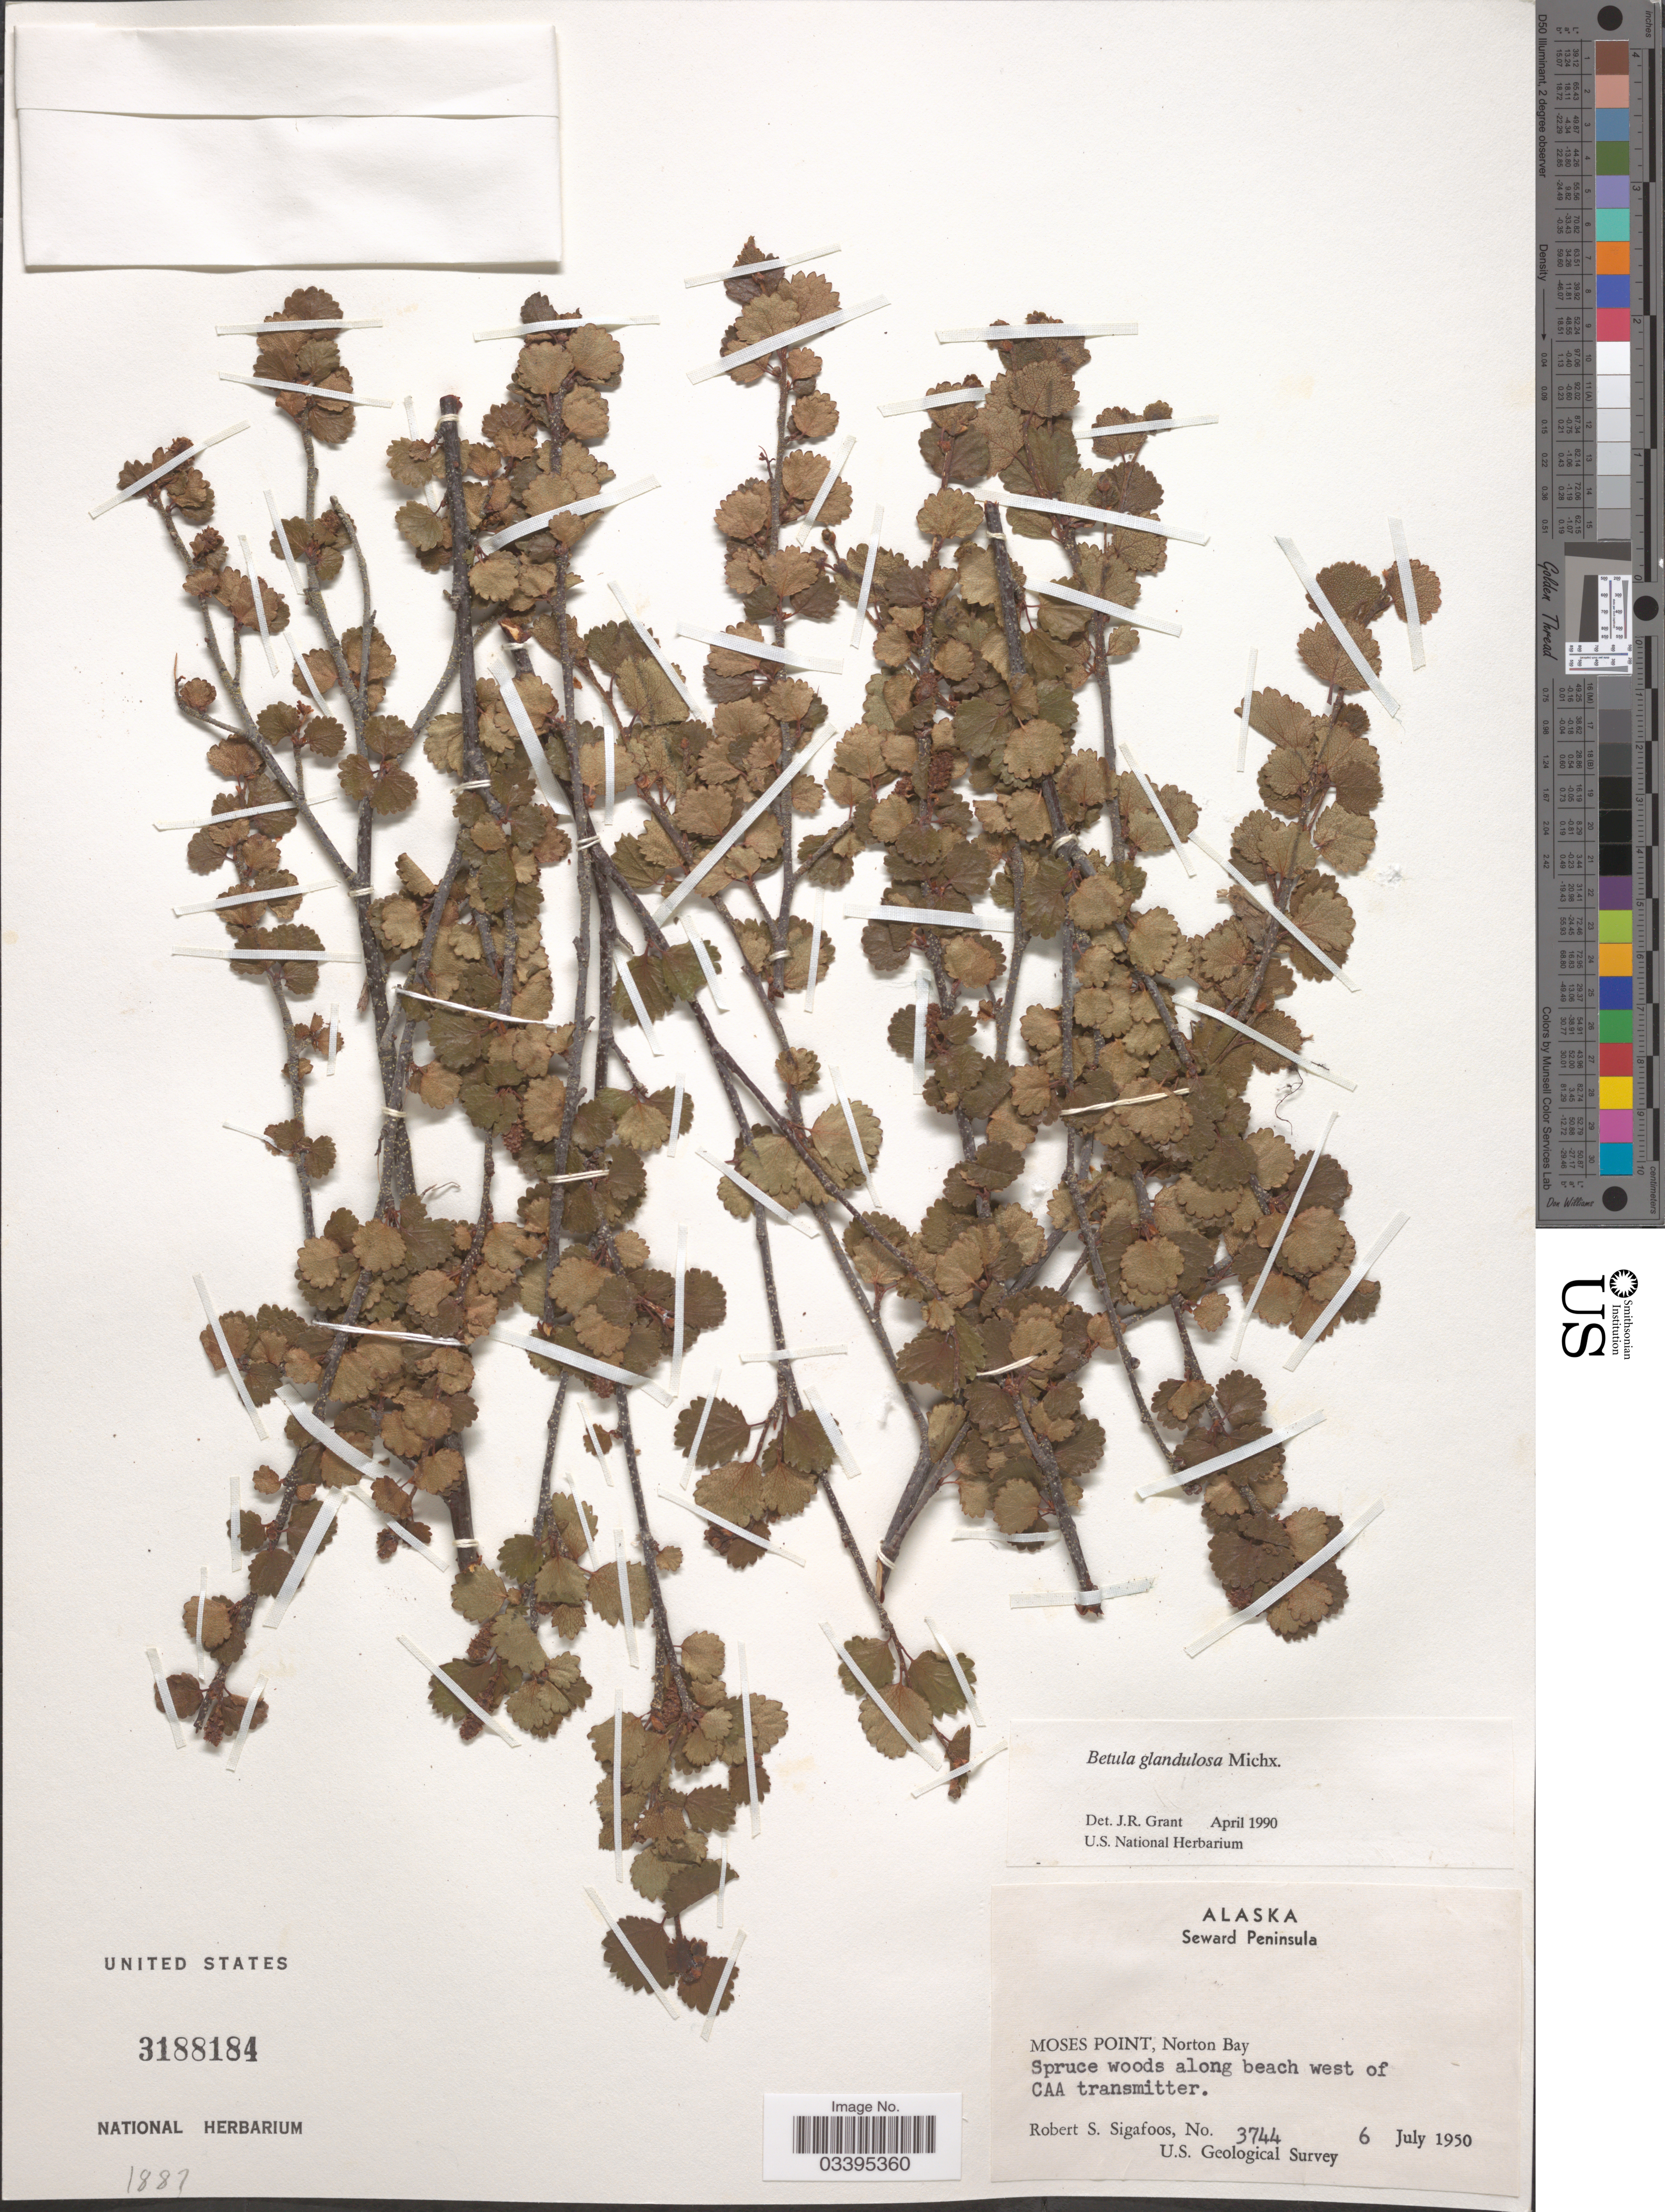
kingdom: Plantae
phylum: Tracheophyta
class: Magnoliopsida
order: Fagales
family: Betulaceae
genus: Betula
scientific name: Betula glandulosa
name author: Michx.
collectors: R. Sigafoos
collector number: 3744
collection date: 1950-07-06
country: United States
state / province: Alaska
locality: Seward Peninsula. Moses Point, Norton Bay. Spruce woods along beach west of CAA transmitter.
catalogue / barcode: US 3188184